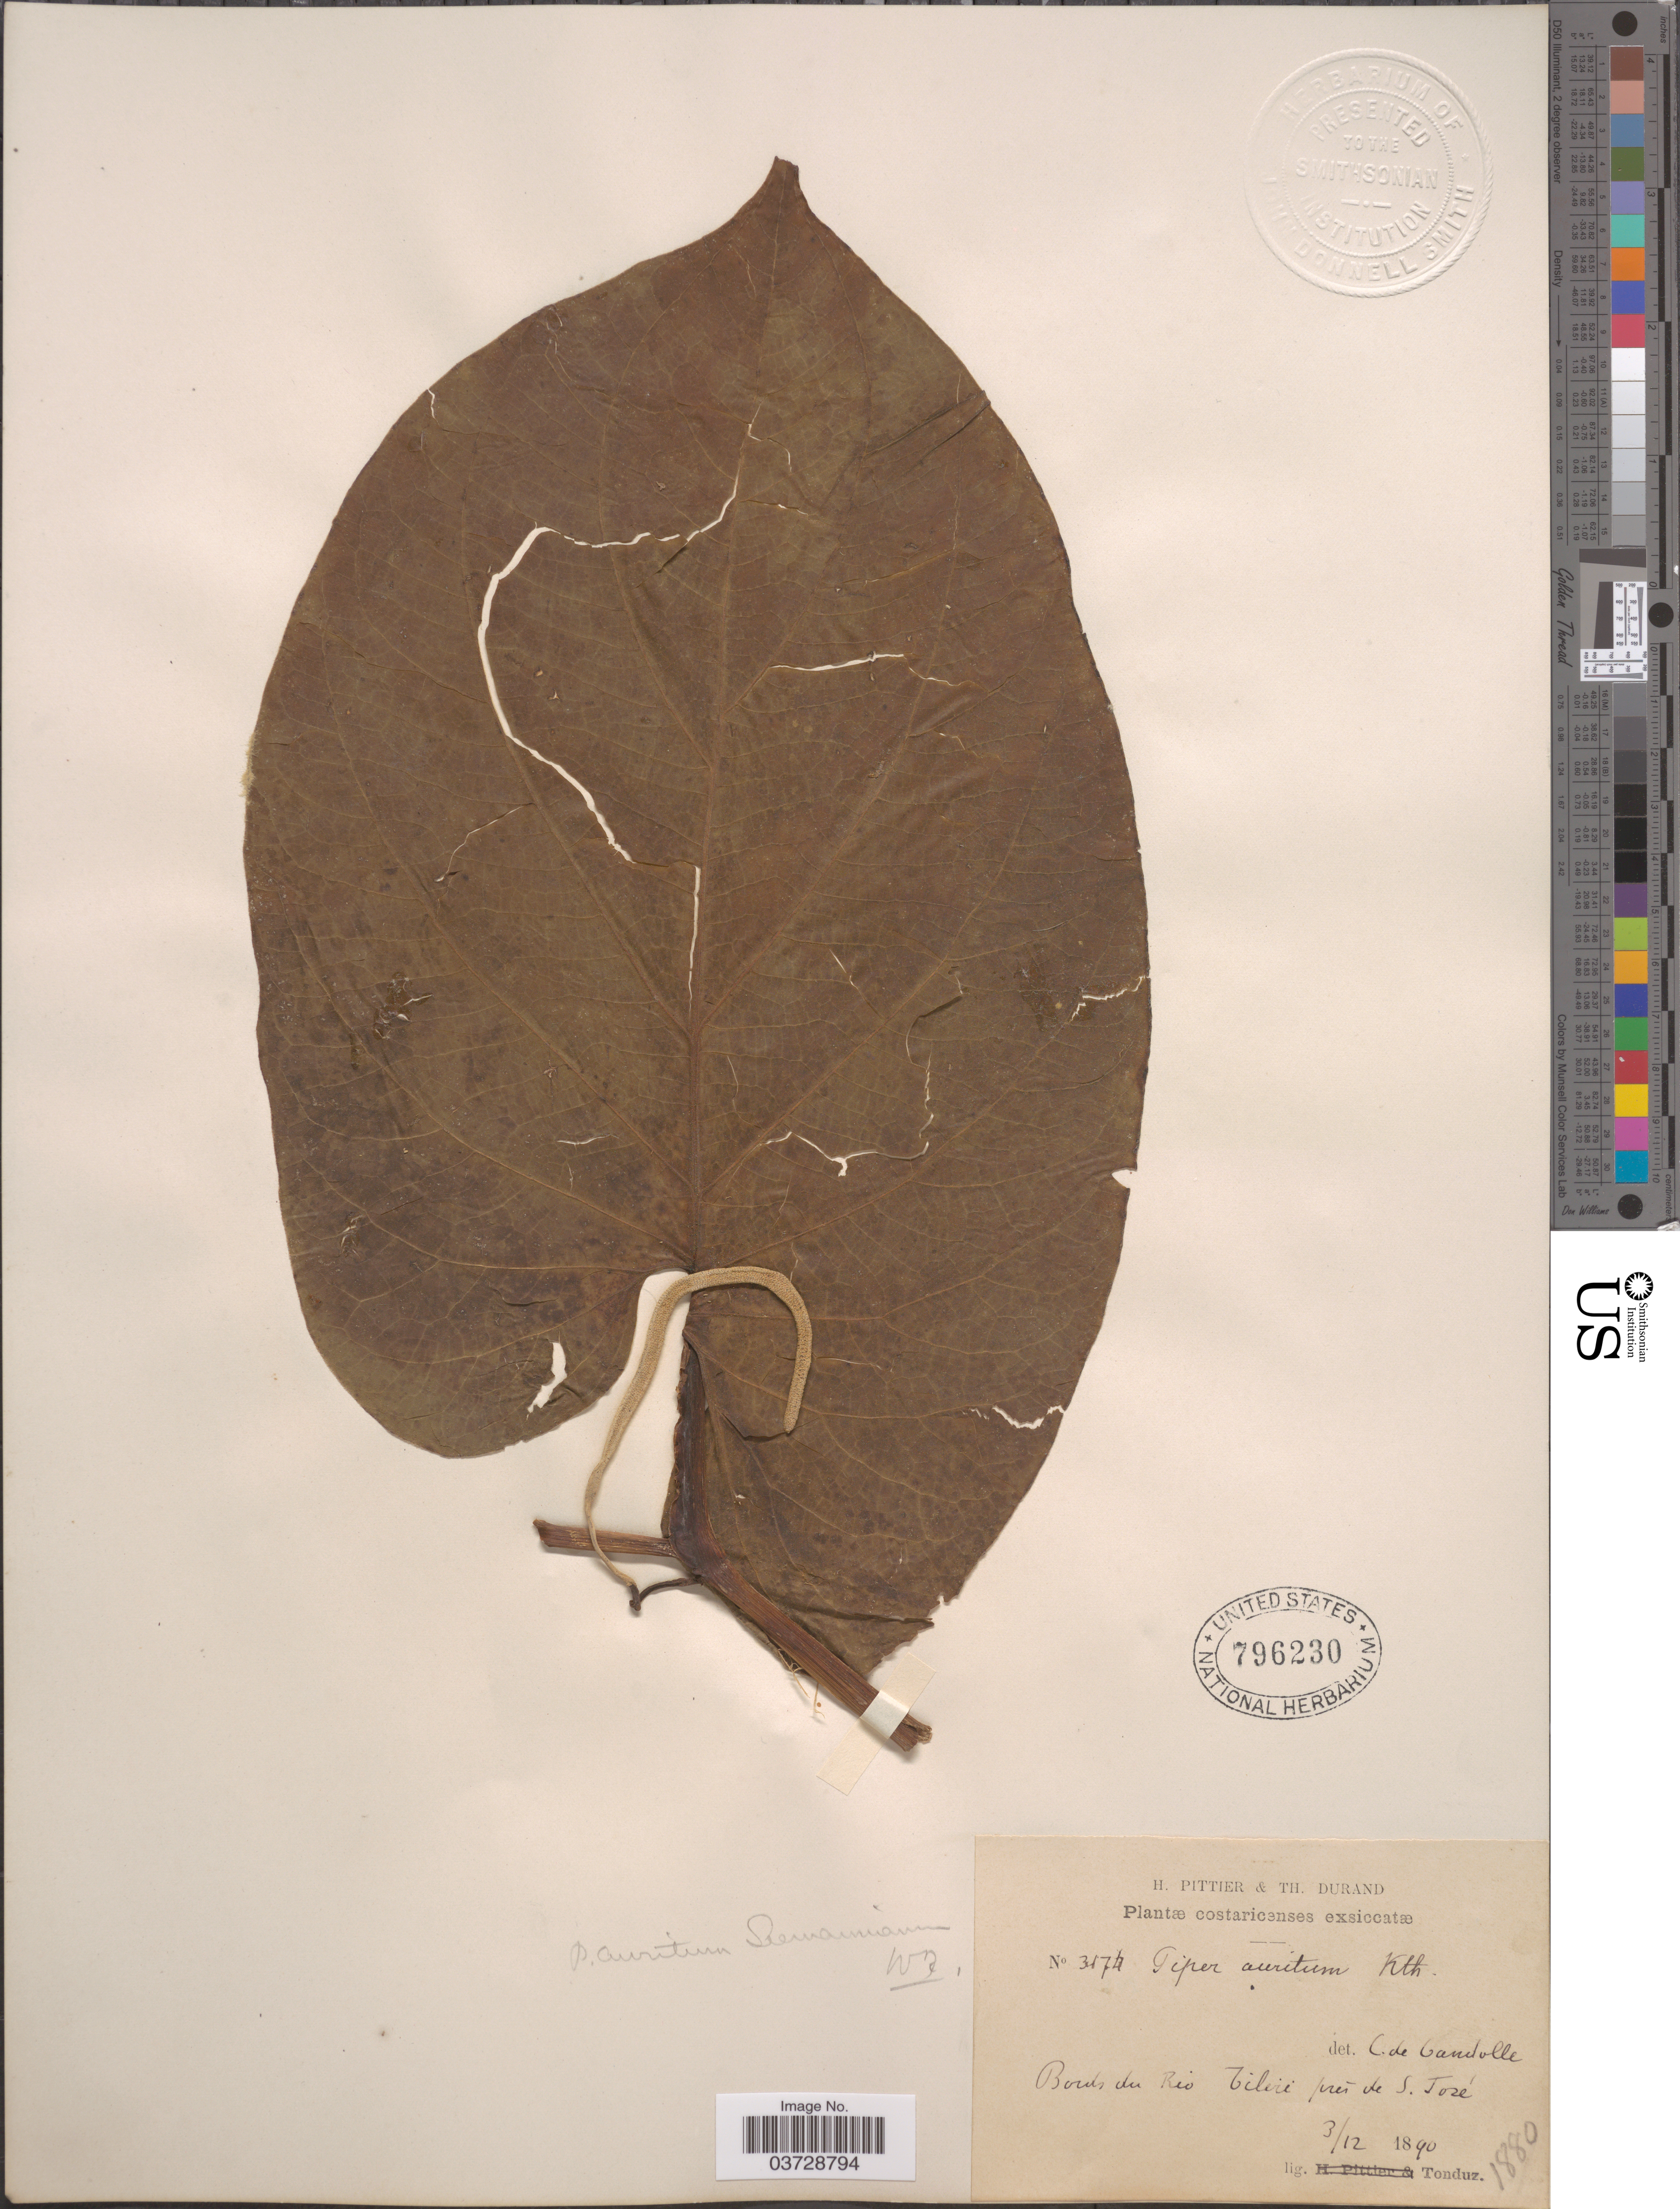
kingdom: Plantae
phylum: Tracheophyta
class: Magnoliopsida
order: Piperales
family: Piperaceae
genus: Piper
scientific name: Piper auritum var. amplifolium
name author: C. DC.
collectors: Tonduz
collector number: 3174*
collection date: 1890-12-03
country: Costa Rica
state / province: San José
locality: Bords du Rio Tiliri près de S. José.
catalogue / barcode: US 796230